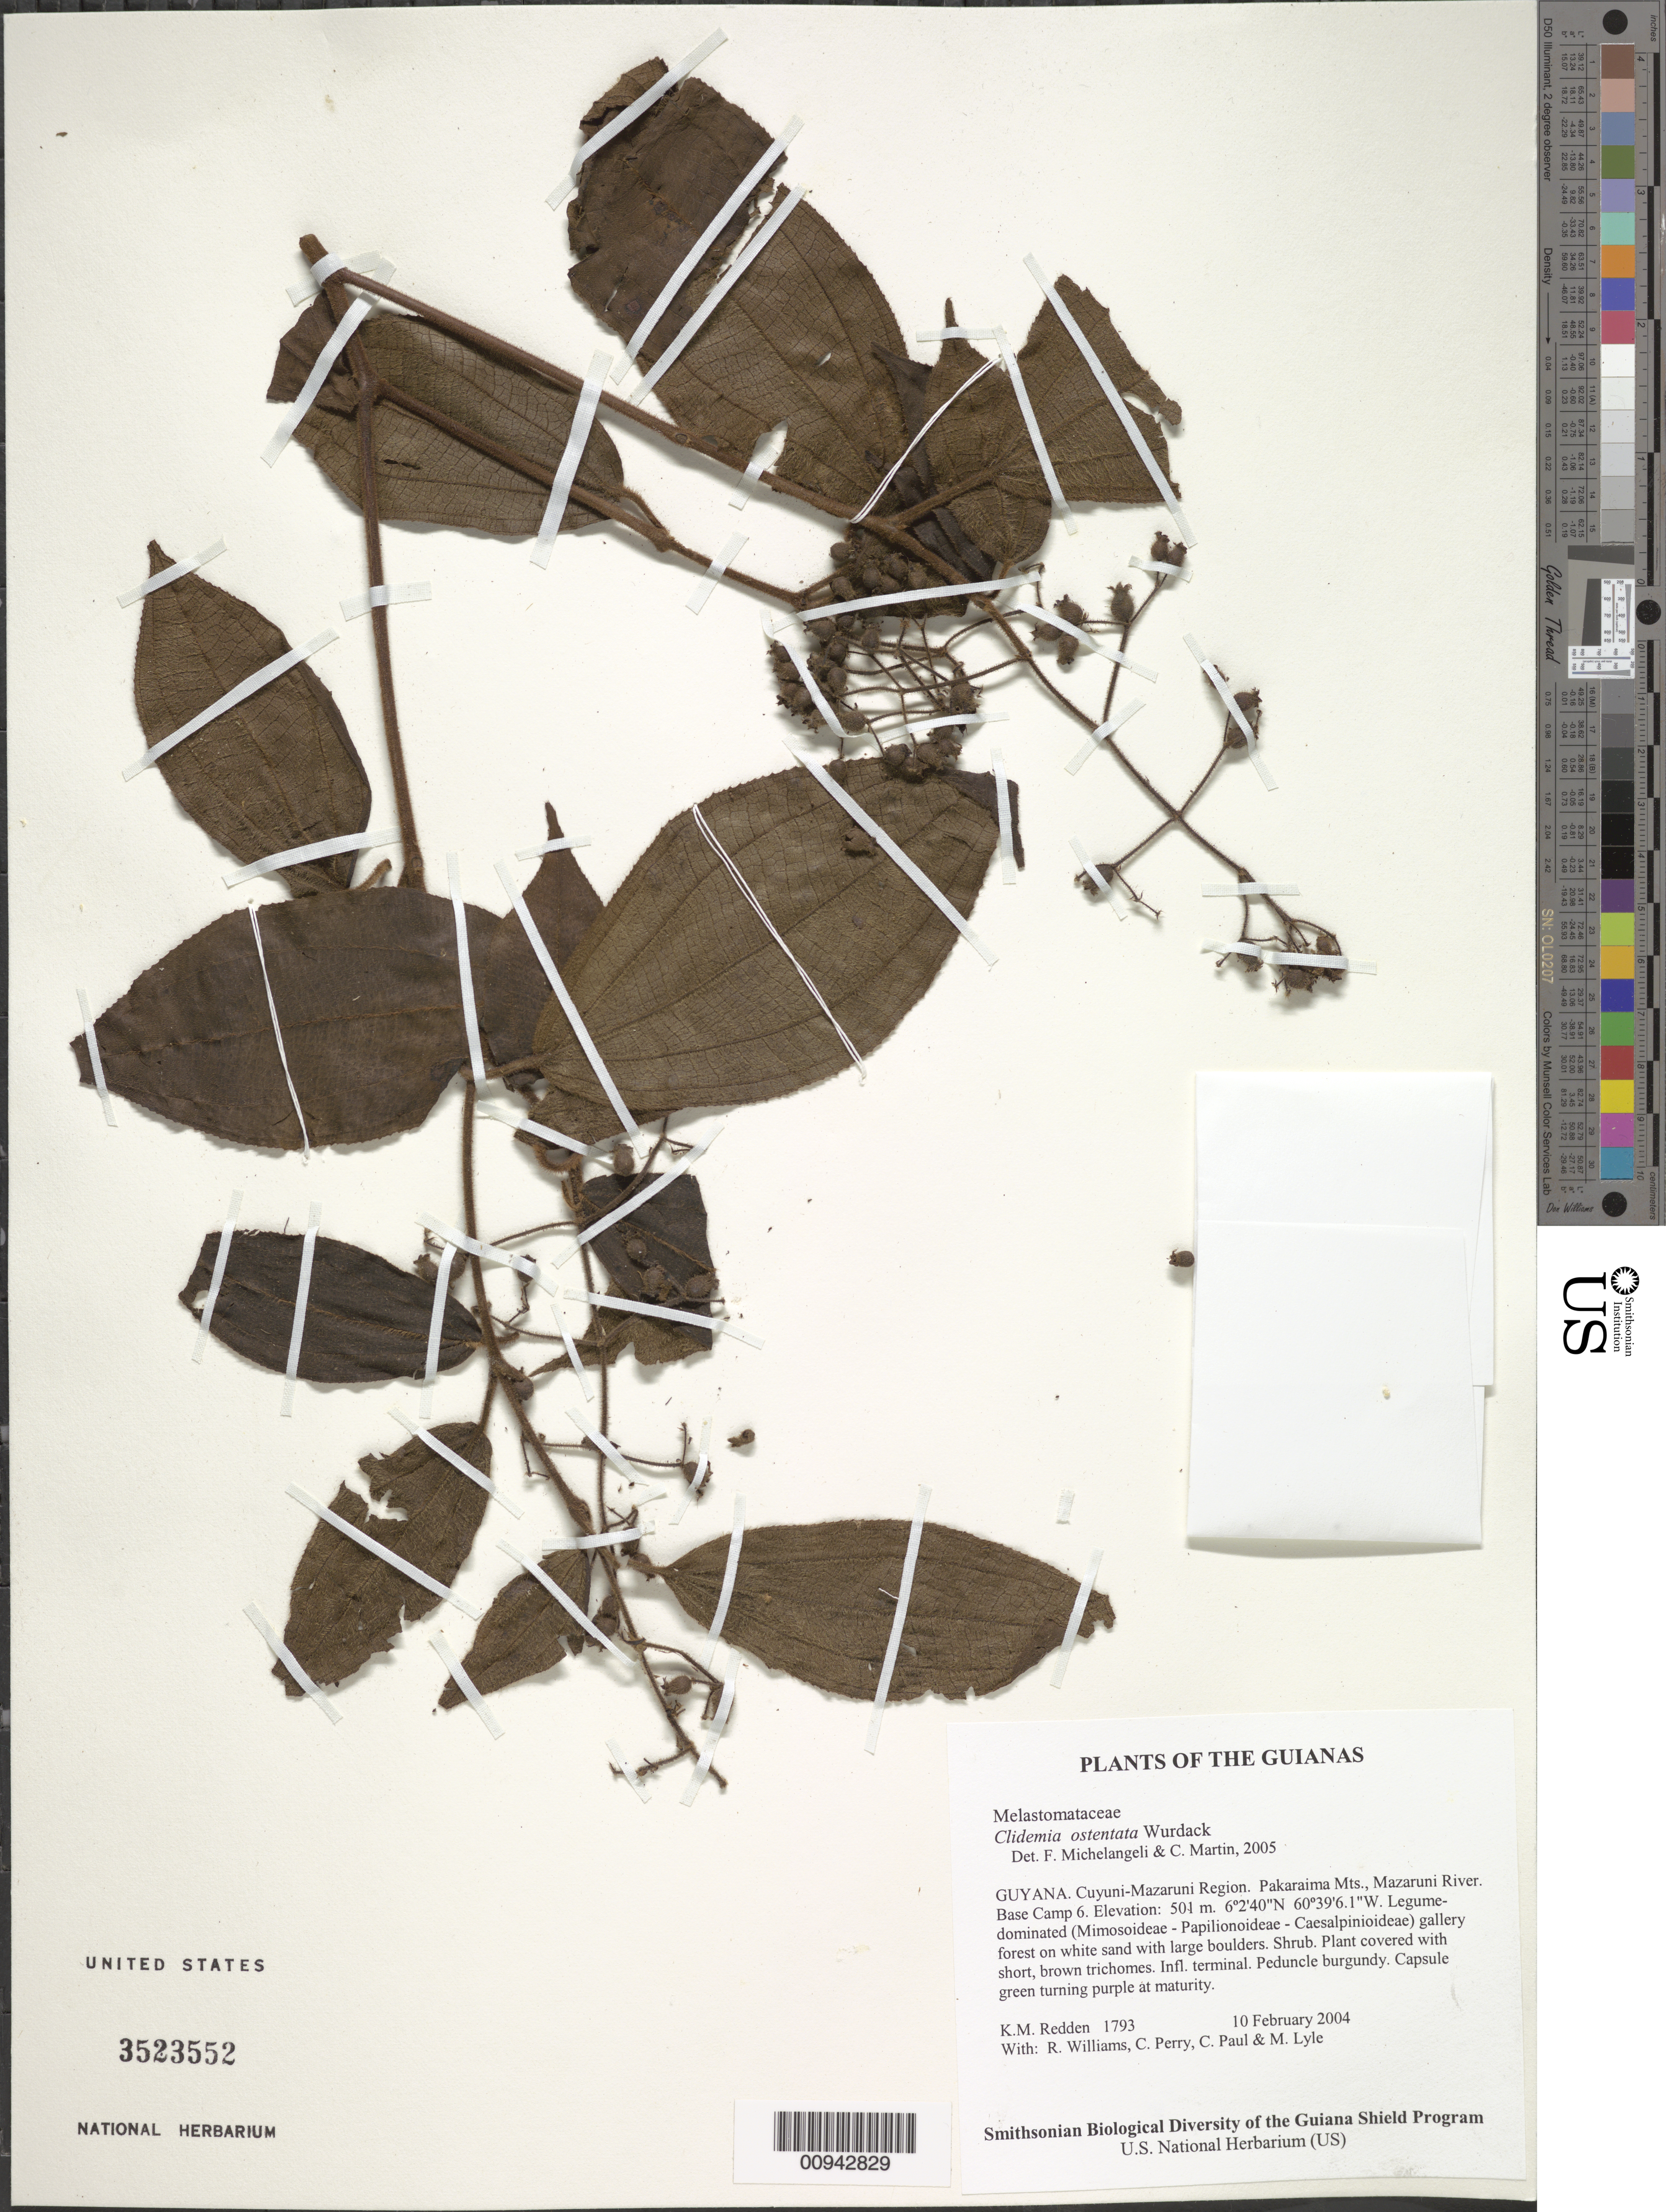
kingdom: Plantae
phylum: Tracheophyta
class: Magnoliopsida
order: Myrtales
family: Melastomataceae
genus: Clidemia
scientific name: Clidemia ostentata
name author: Wurdack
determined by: Michelangeli, F. A.; Martin, C.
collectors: K. M. Redden, R. Williams, C. Perry, C. Paul & M. Lyle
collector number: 1793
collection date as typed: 10 February 2004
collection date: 2004-02-10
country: Guyana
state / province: Cuyuni-Mazaruni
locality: Pakaraima Mts., Mazaruni River. Base Camp 6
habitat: Legume-dominated (Mimosoideae - Papilionoideae - Caesalpinioideae) gallery forest on white sand with large boulders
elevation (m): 501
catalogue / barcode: US 3523552